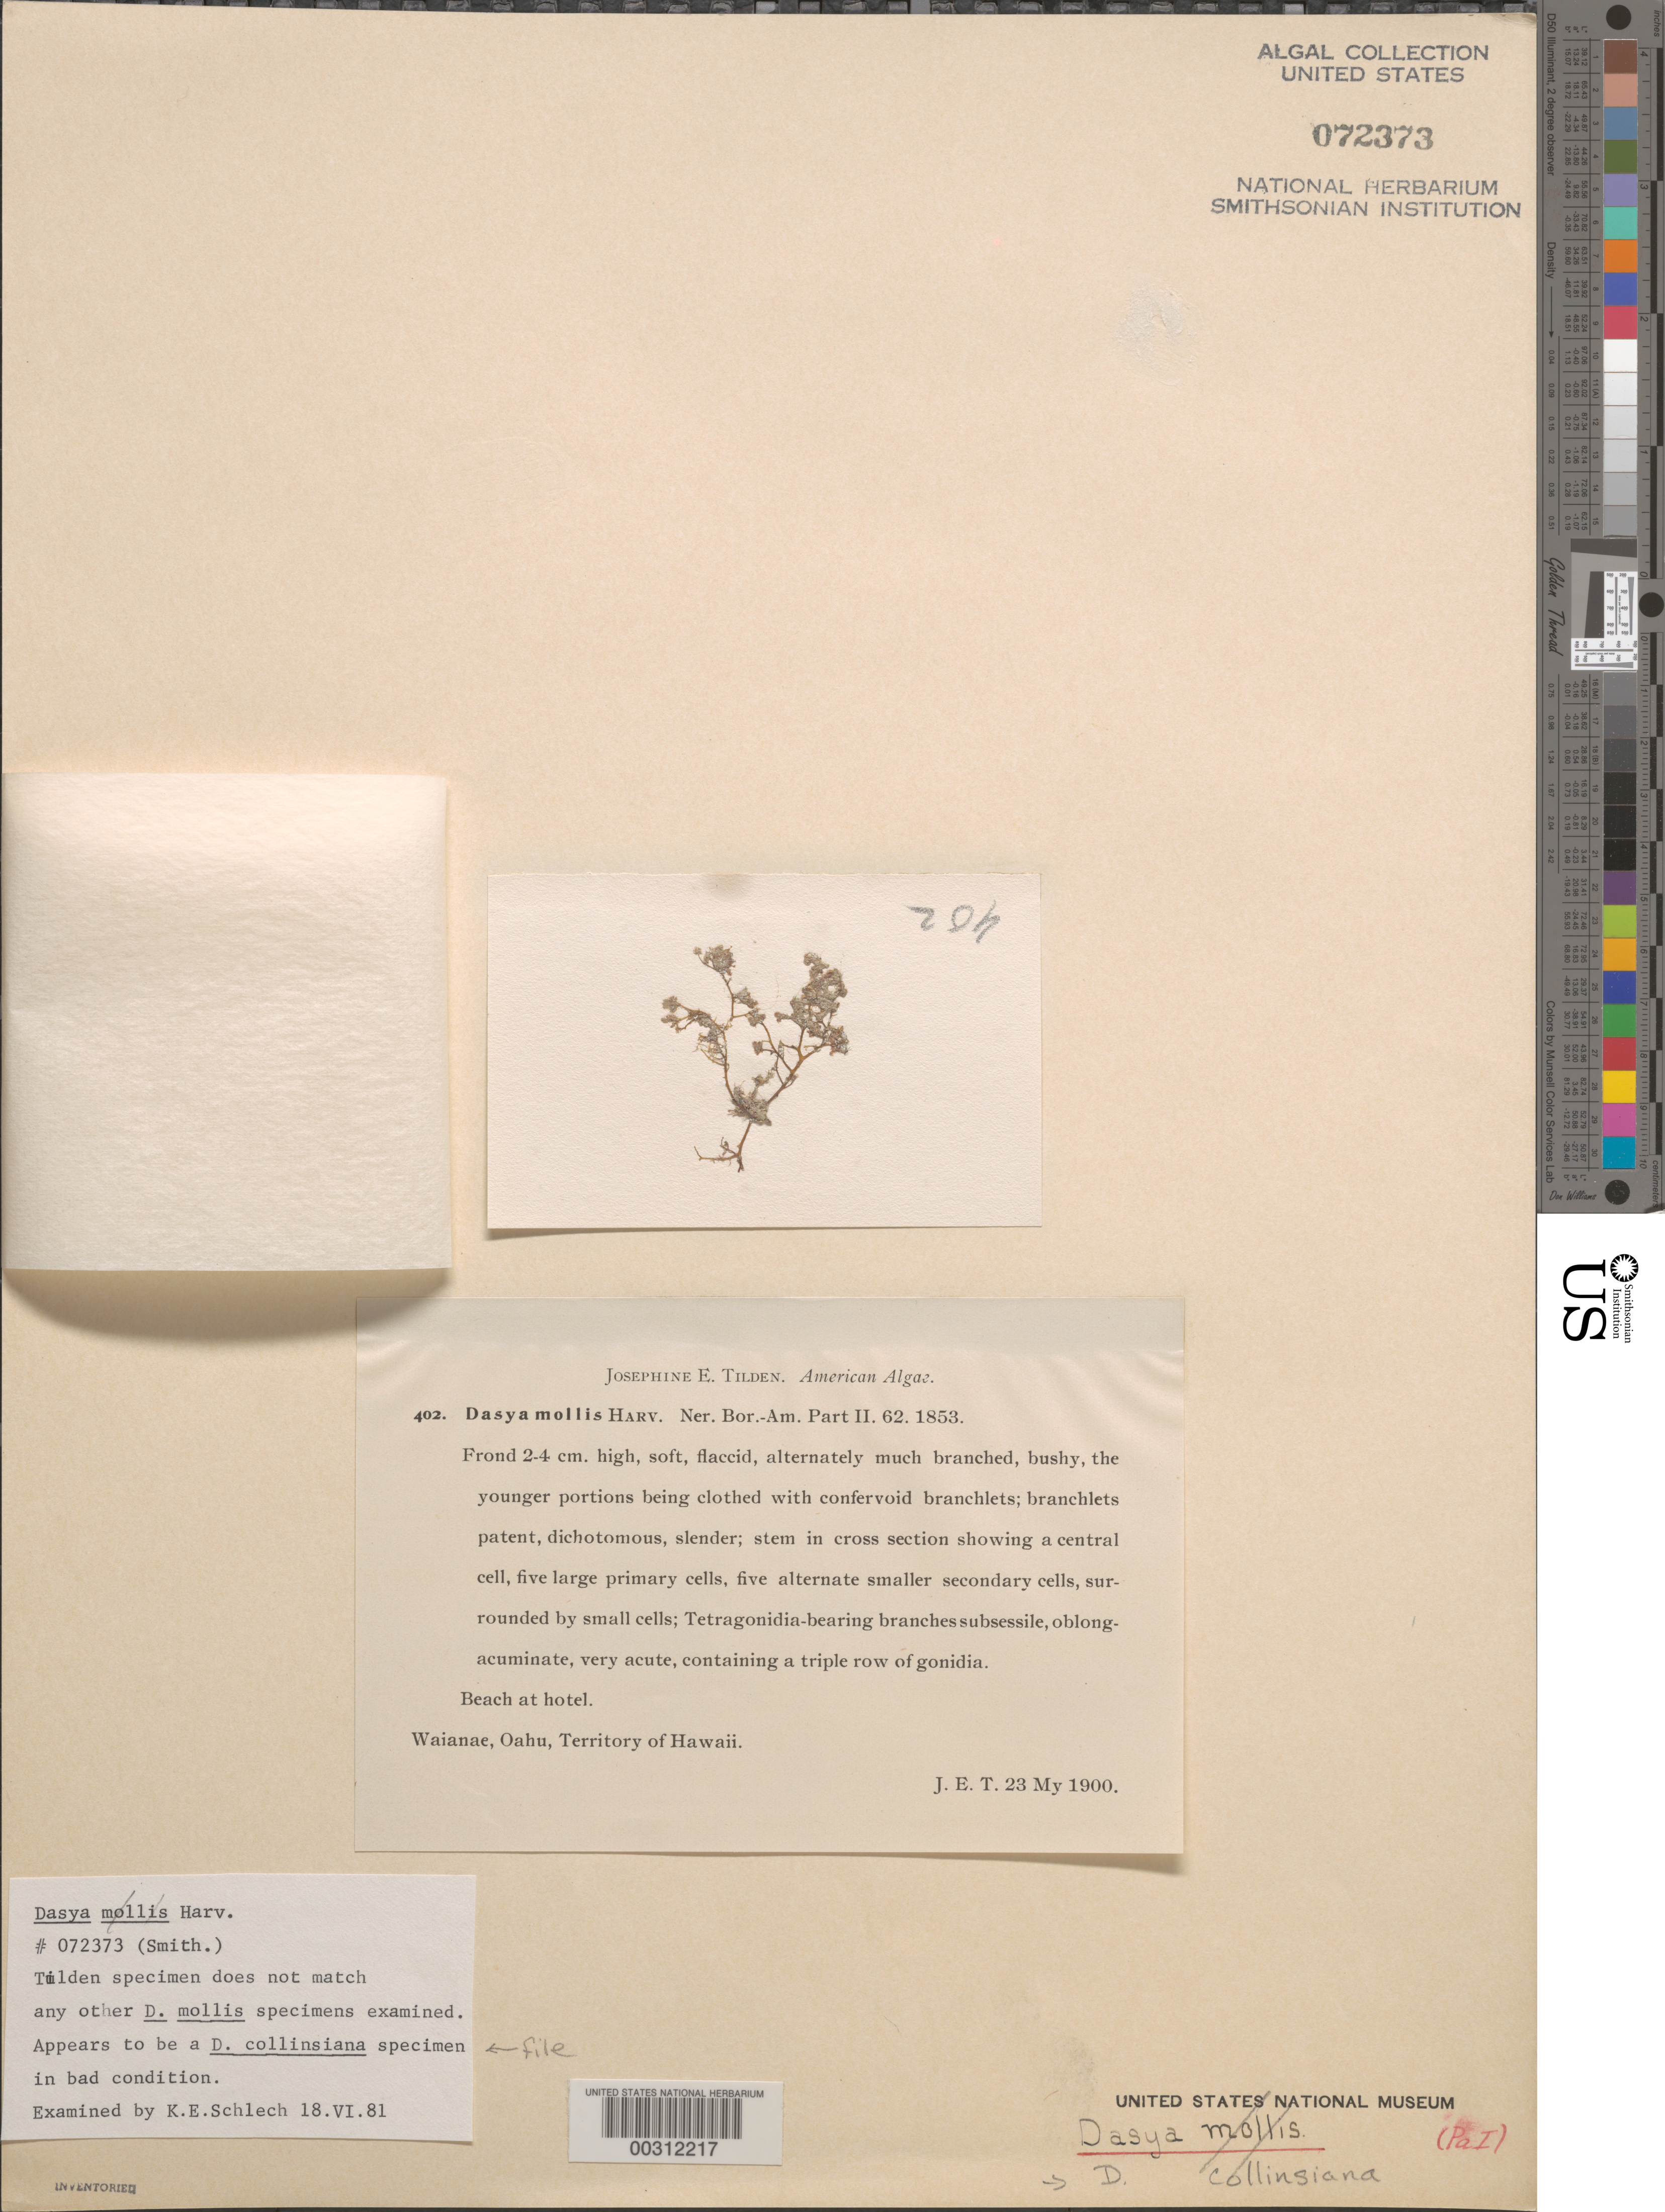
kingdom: Plantae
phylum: Rhodophyta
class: Florideophyceae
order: Ceramiales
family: Dasyaceae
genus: Dasysiphonia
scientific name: Dasysiphonia collinsiana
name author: (M. Howe) M.M.Cassidy et al.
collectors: J. E. Tilden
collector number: JET 402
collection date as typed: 23 May 1900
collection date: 1900-05-23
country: United States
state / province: Hawaii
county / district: Honolulu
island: Oahu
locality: Waianae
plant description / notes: Tilden, American Algae, as Dasya mollis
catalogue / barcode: US 72373